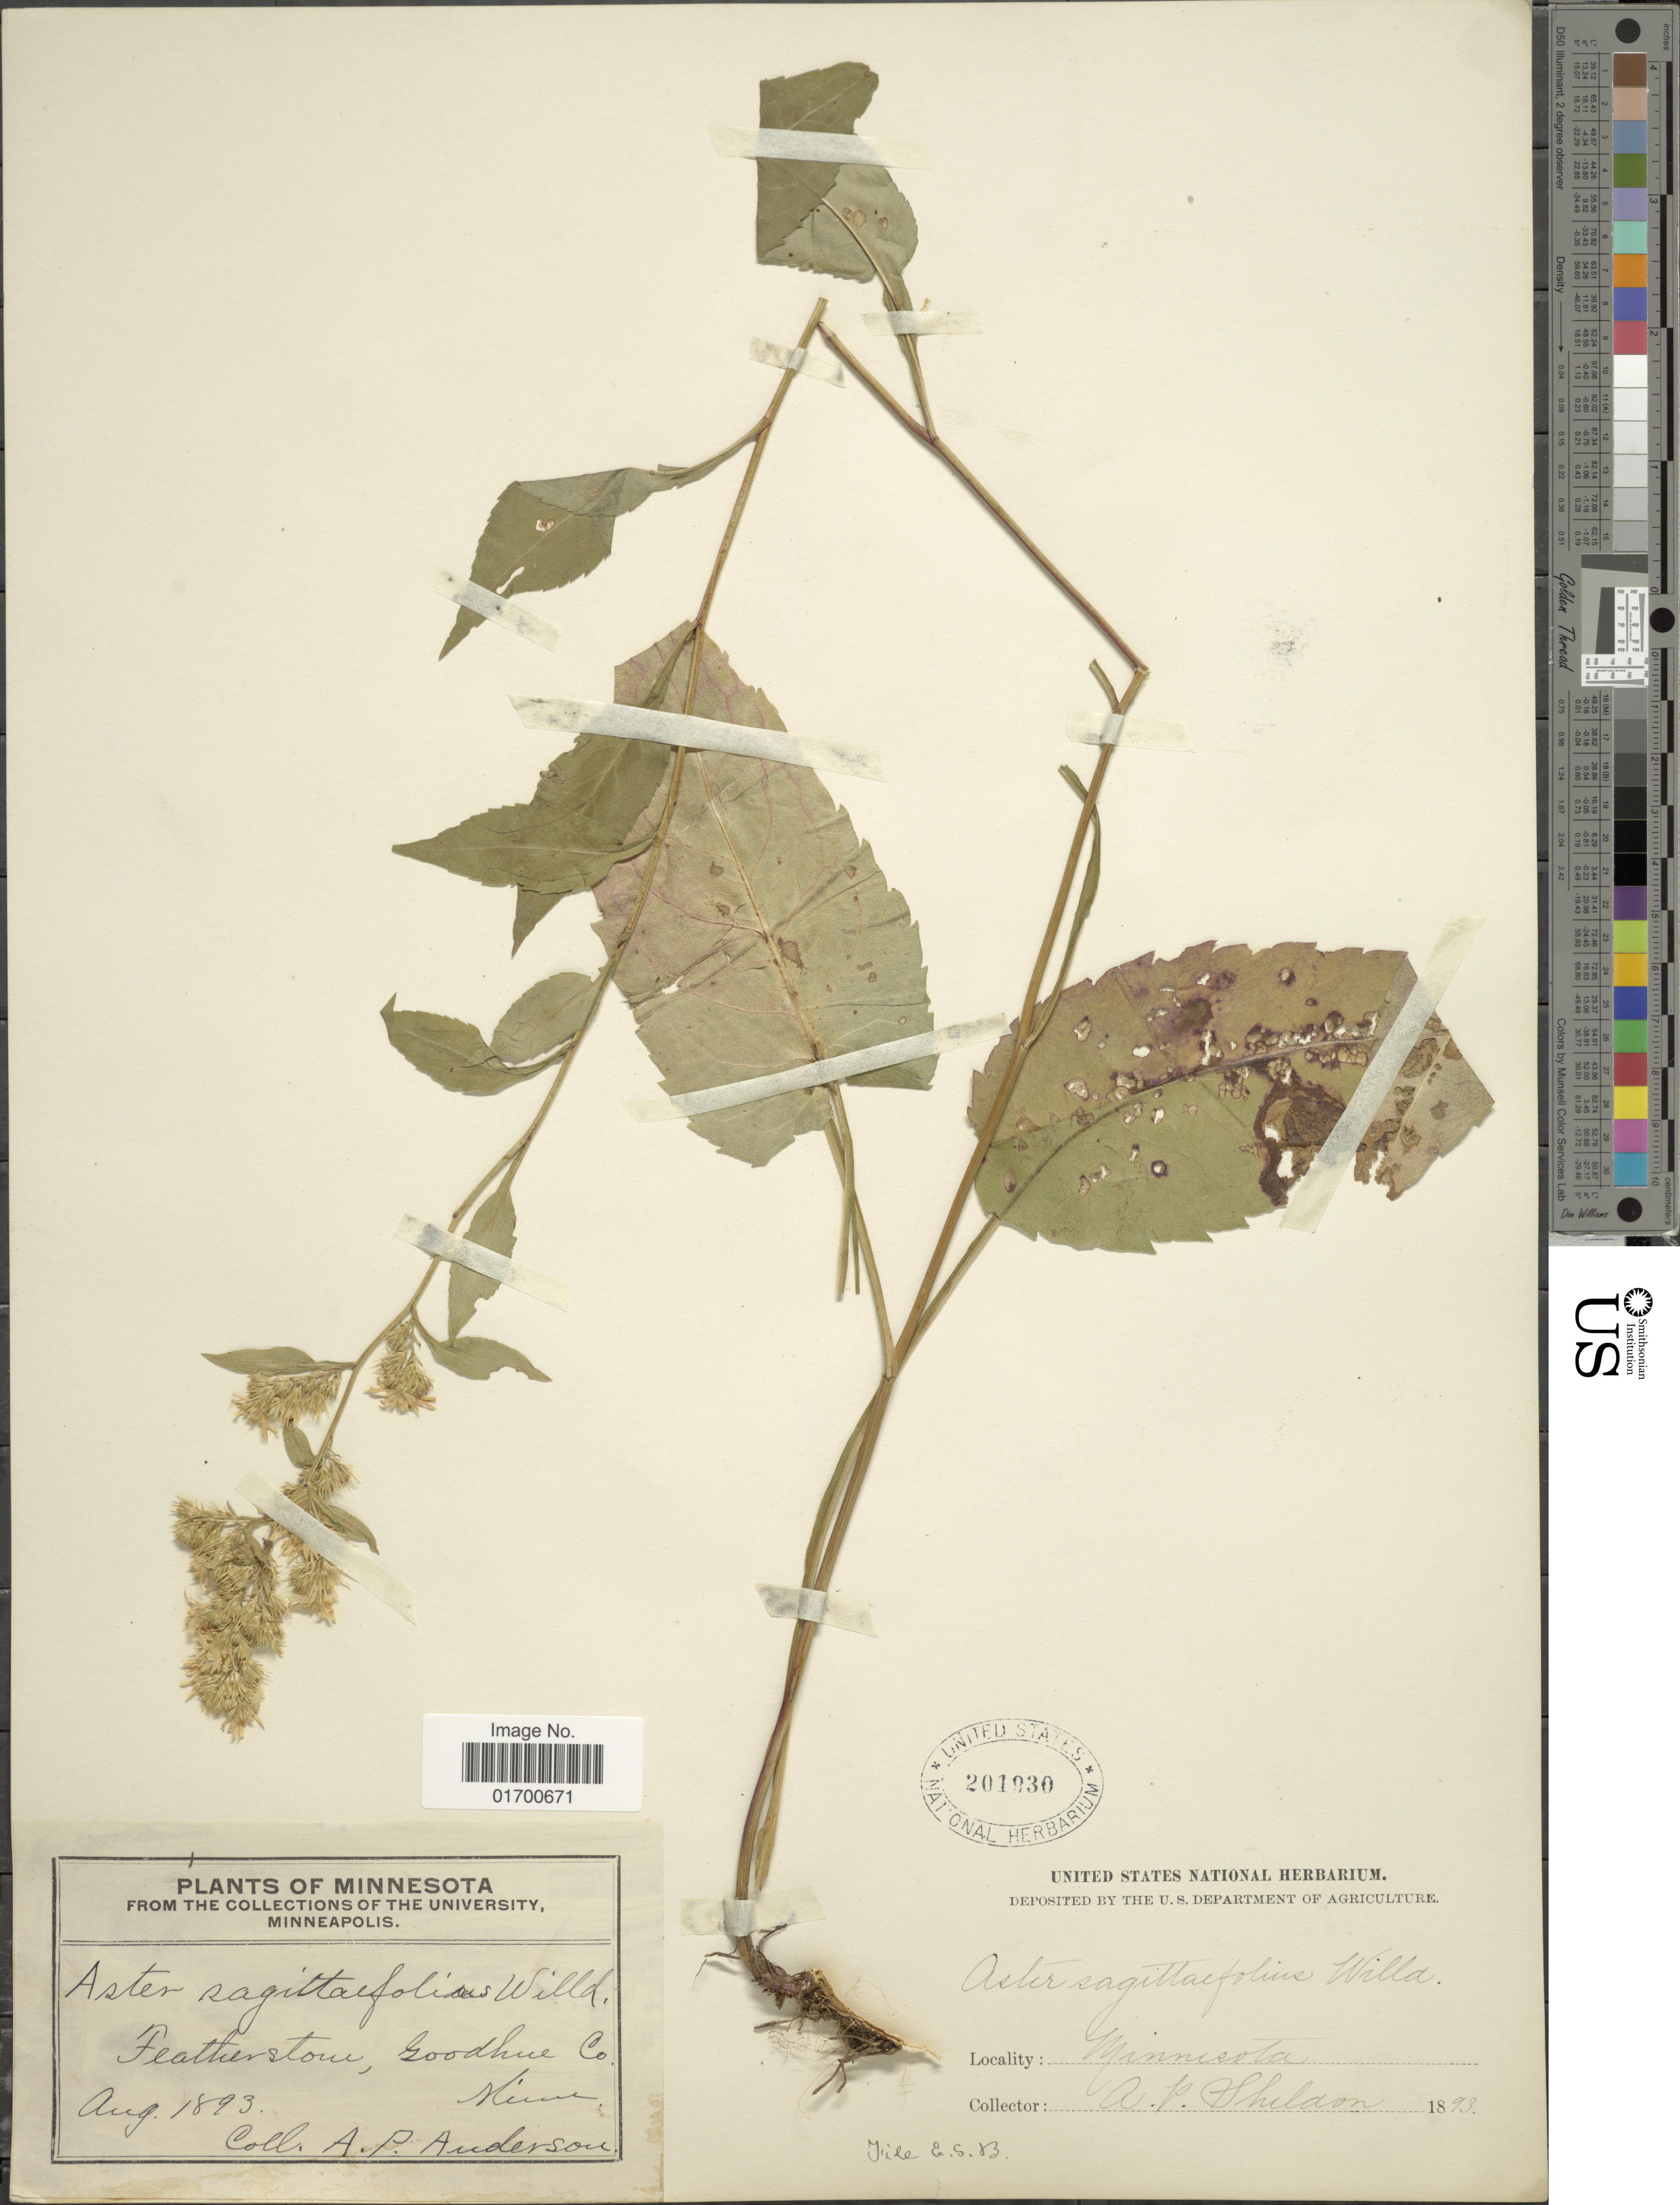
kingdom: Plantae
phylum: Tracheophyta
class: Magnoliopsida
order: Asterales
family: Asteraceae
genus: Symphyotrichum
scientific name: Symphyotrichum ciliolatum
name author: (Lindl.) Á. Löve & D. Löve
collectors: A. P. Anderson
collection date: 1893-08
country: United States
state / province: Minnesota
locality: Featherstone, Goodhue Co., Minn.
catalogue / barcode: US 201930